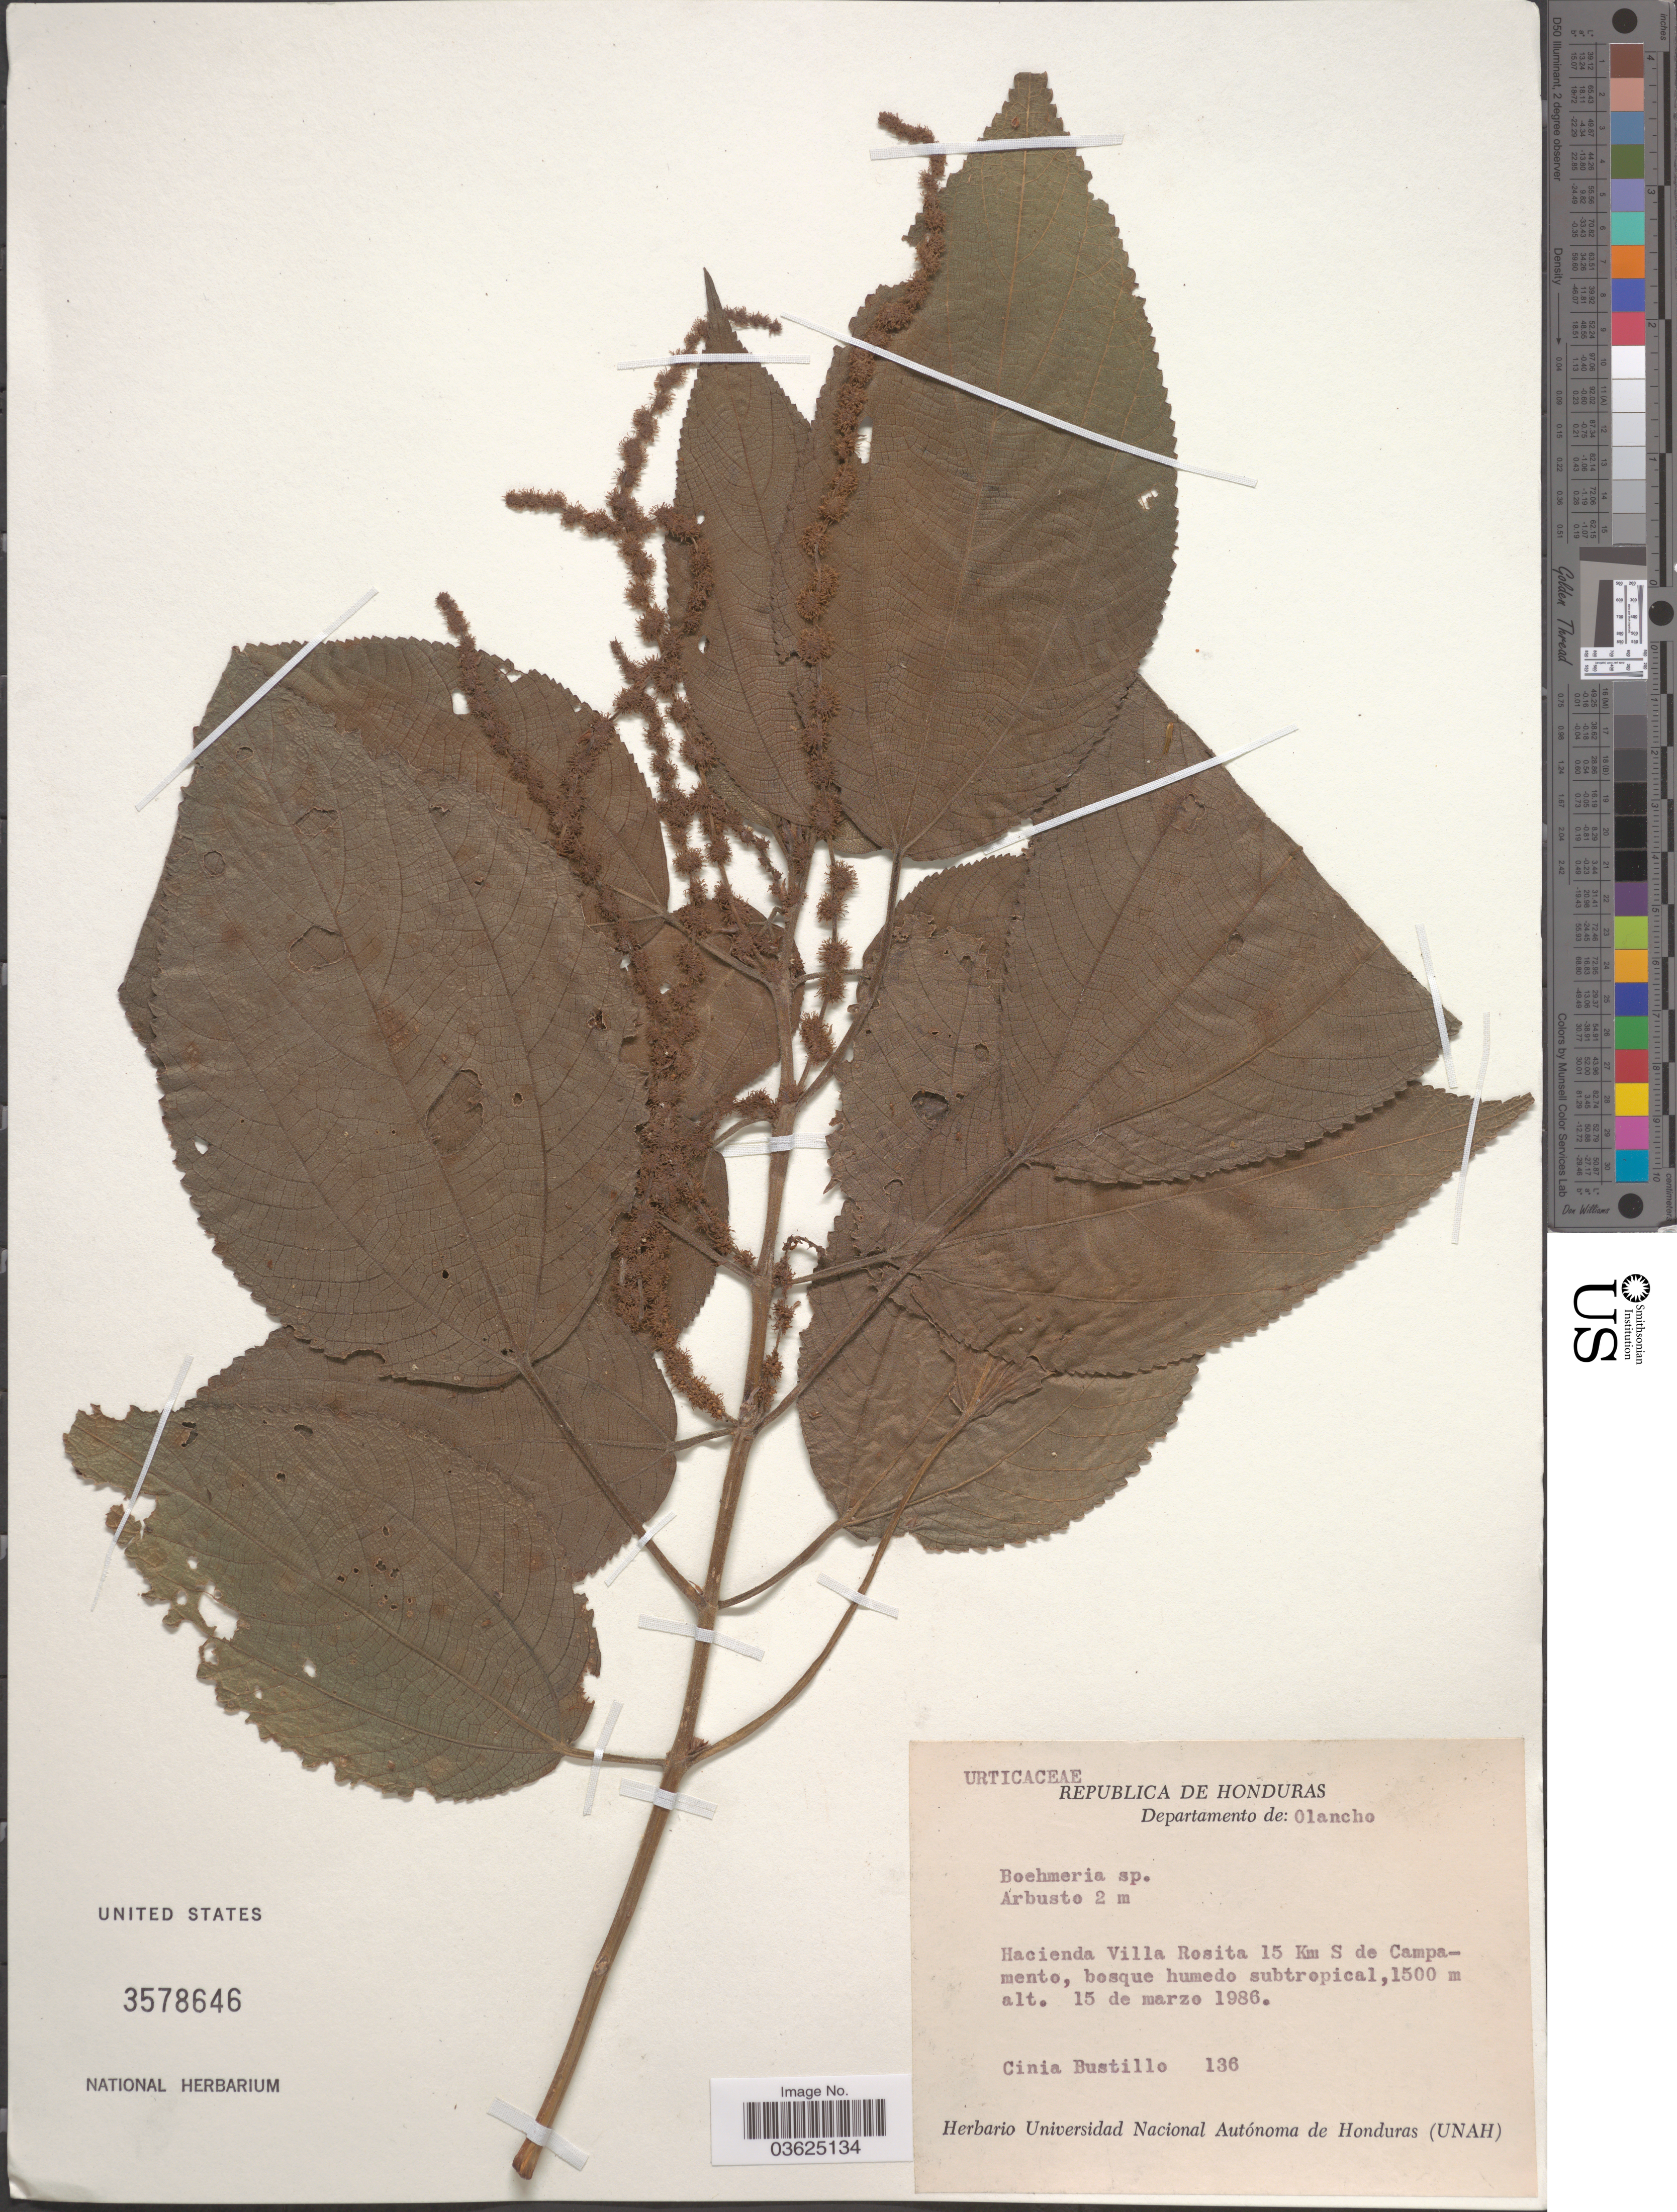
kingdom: Plantae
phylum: Tracheophyta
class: Magnoliopsida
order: Rosales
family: Urticaceae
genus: Boehmeria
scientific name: Boehmeria sp.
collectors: C. Bustillo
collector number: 136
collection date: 1986-03-15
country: Honduras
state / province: Olancho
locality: Departamento de: Olancho. Hacienda Villa Rosita 15 Km S de Campamento, bosque humedo subtropical.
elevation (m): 1500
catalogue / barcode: US 3578646